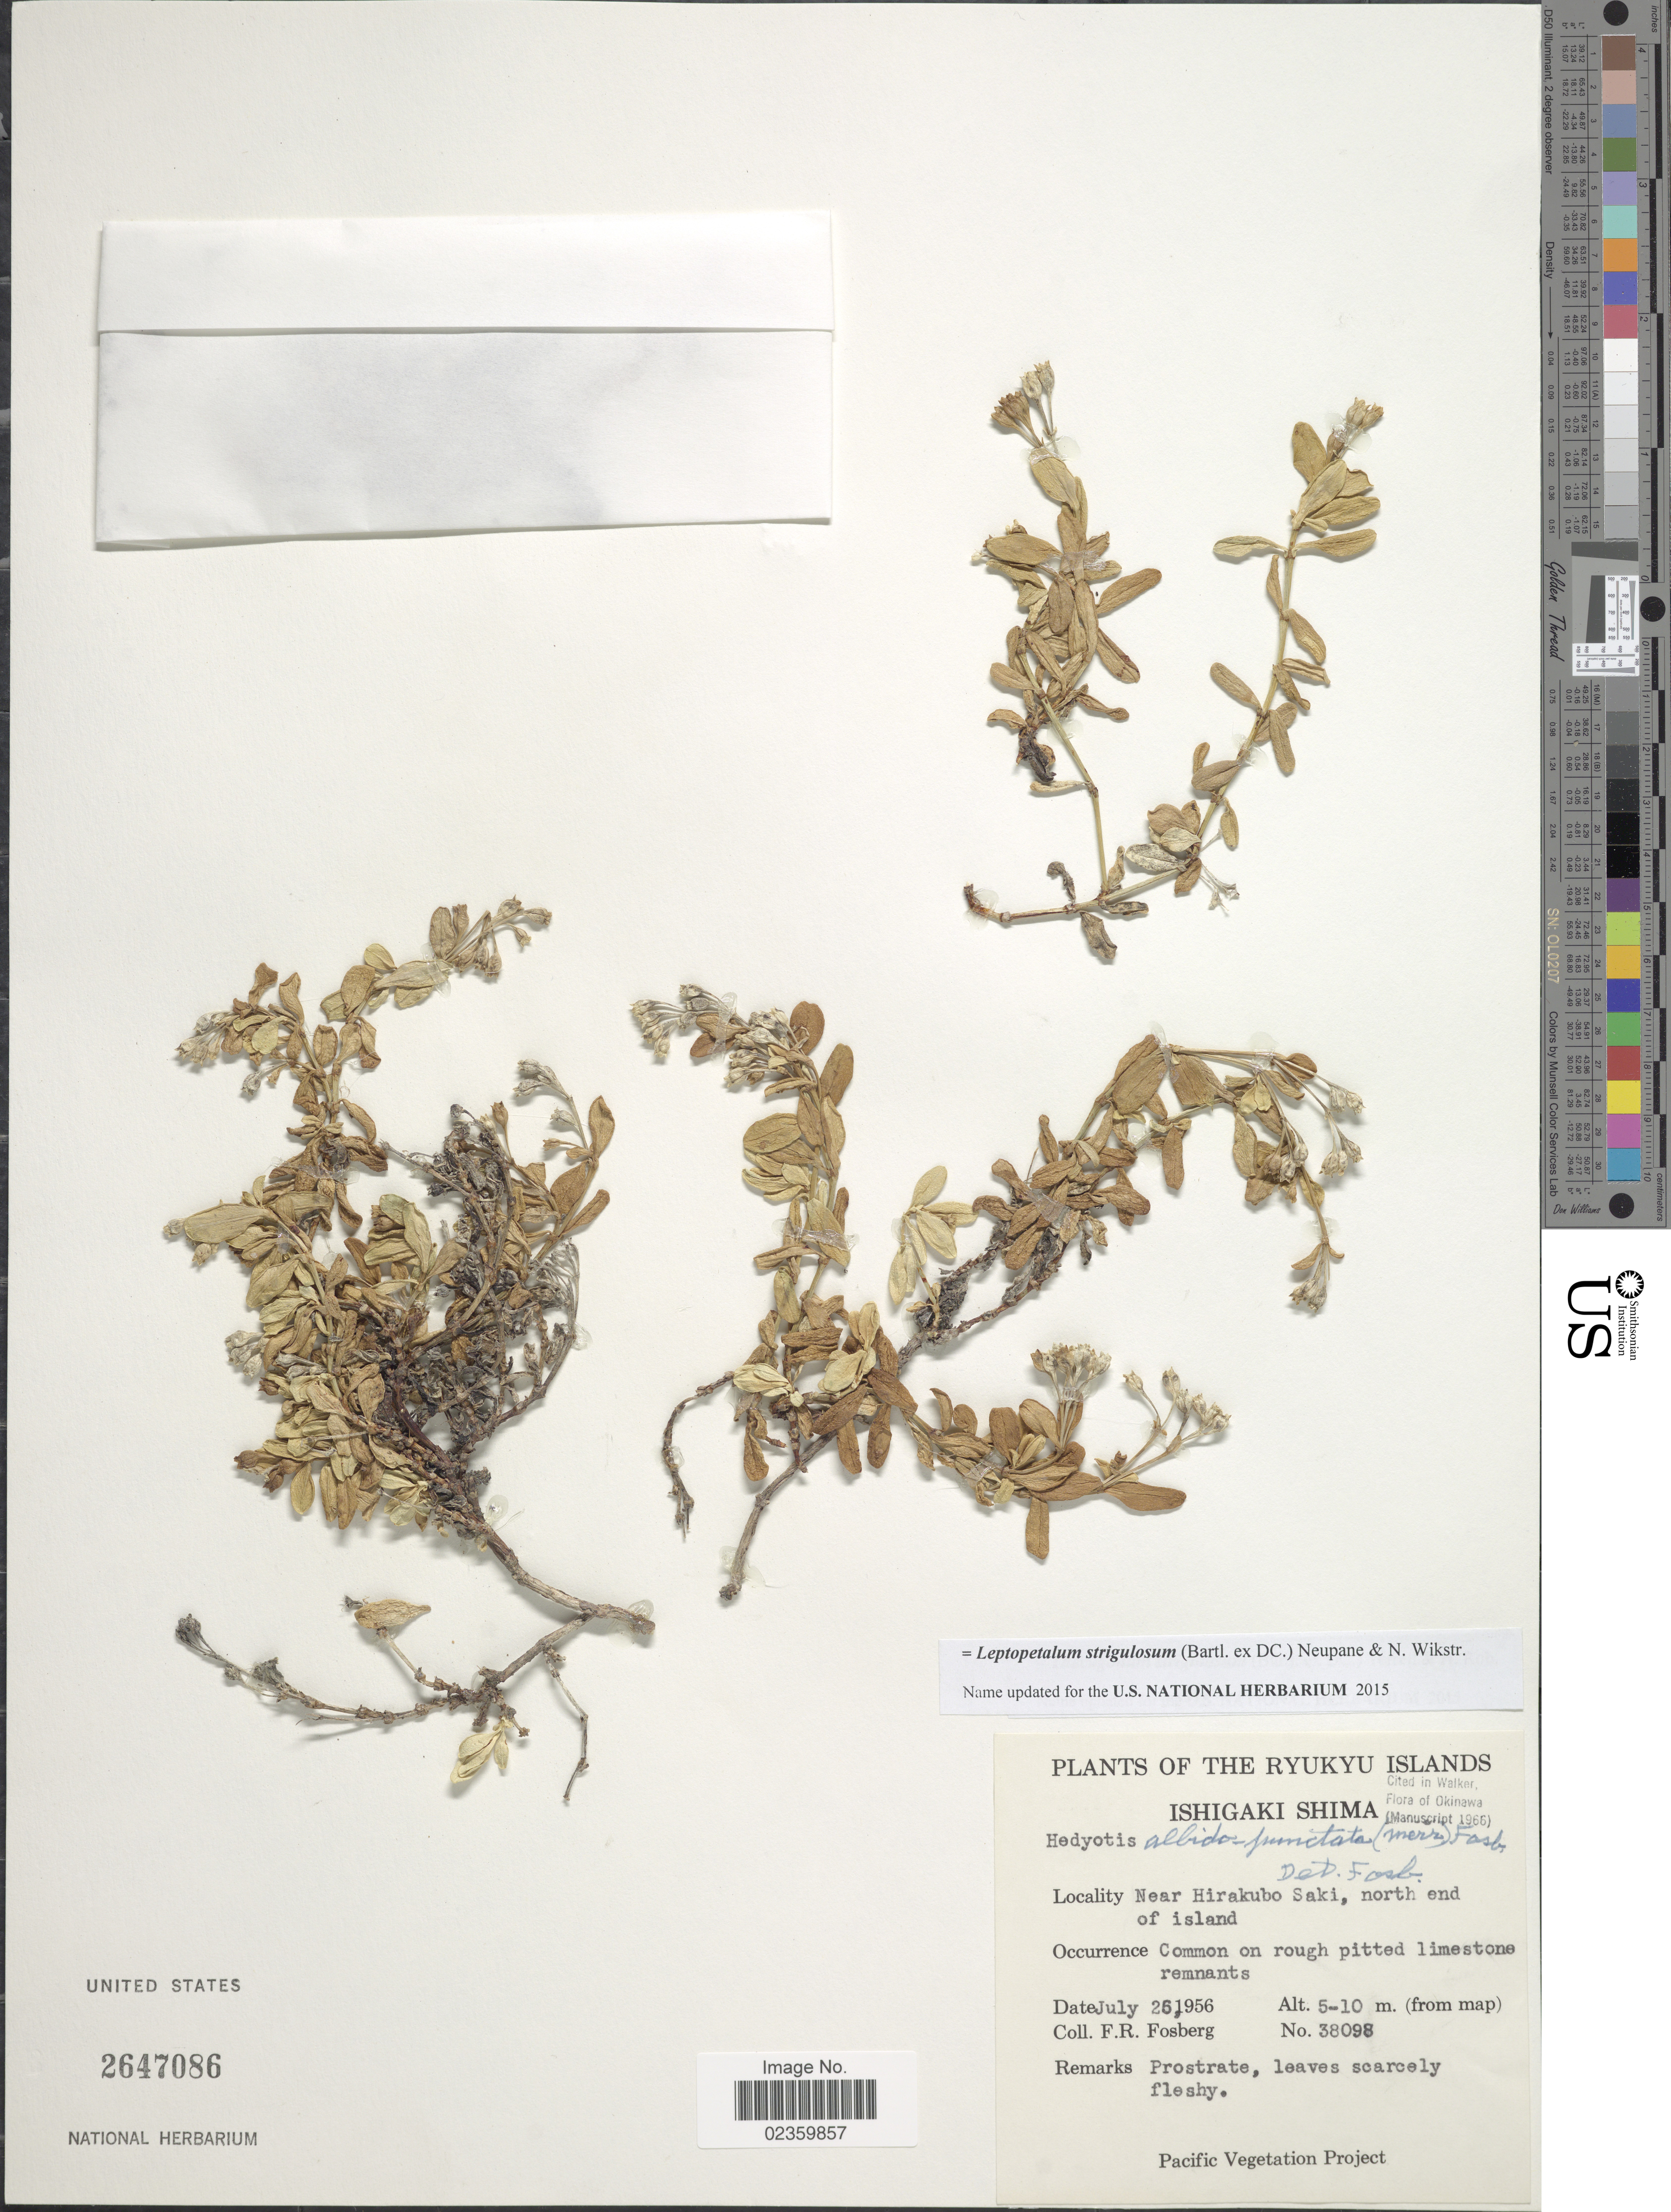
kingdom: Plantae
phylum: Tracheophyta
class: Magnoliopsida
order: Gentianales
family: Rubiaceae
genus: Leptopetalum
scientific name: Leptopetalum strigulosum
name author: (Bartl. ex DC.) Neupane & N. Wikstr.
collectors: F. R. Fosberg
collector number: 38098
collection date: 1956-07-26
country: Japan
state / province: Okinawa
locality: The Ryukyu Islands, Ishigaki Shima, Near Hirakubo Saki, north end of island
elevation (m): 5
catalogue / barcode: US 2647086